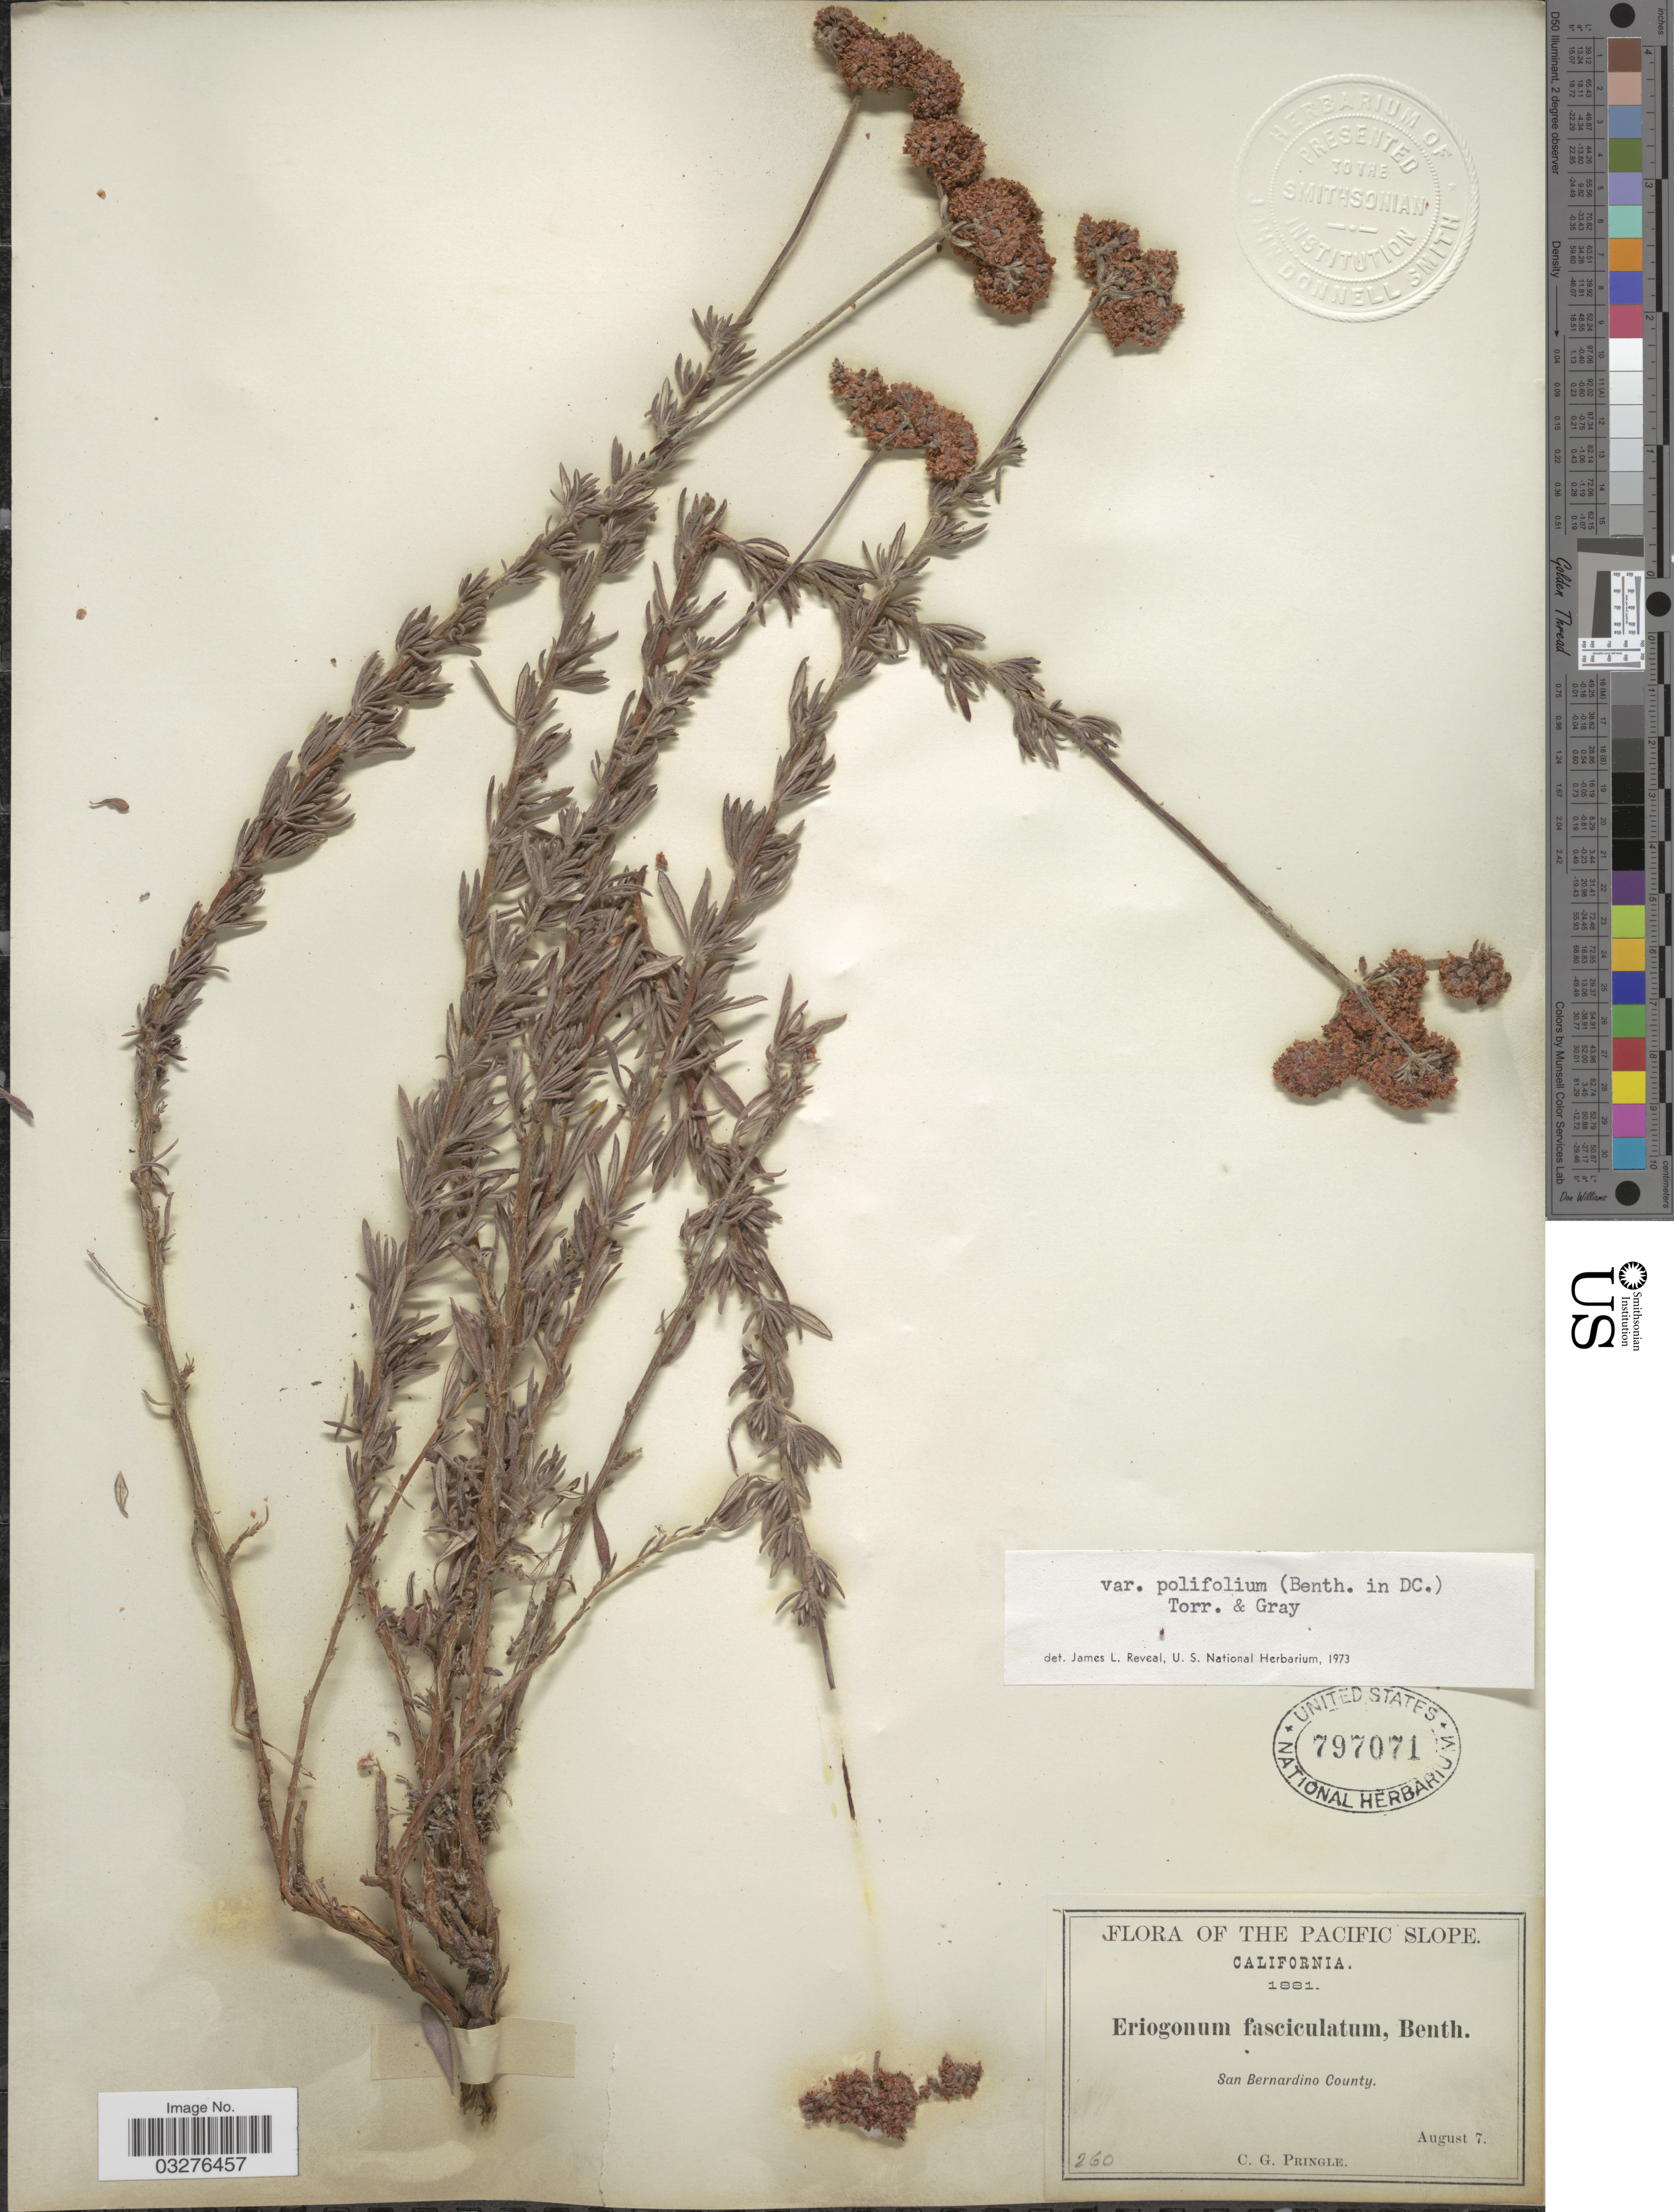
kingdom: Plantae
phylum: Tracheophyta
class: Magnoliopsida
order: Caryophyllales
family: Polygonaceae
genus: Eriogonum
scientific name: Eriogonum fasciculatum var. polifolium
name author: (Benth.) Torr. & A. Gray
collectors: C. G. Pringle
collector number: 260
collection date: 1881-08-07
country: United States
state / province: California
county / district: San Bernardino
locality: The Pacific Slope, San Bernardino County.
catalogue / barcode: US 797071